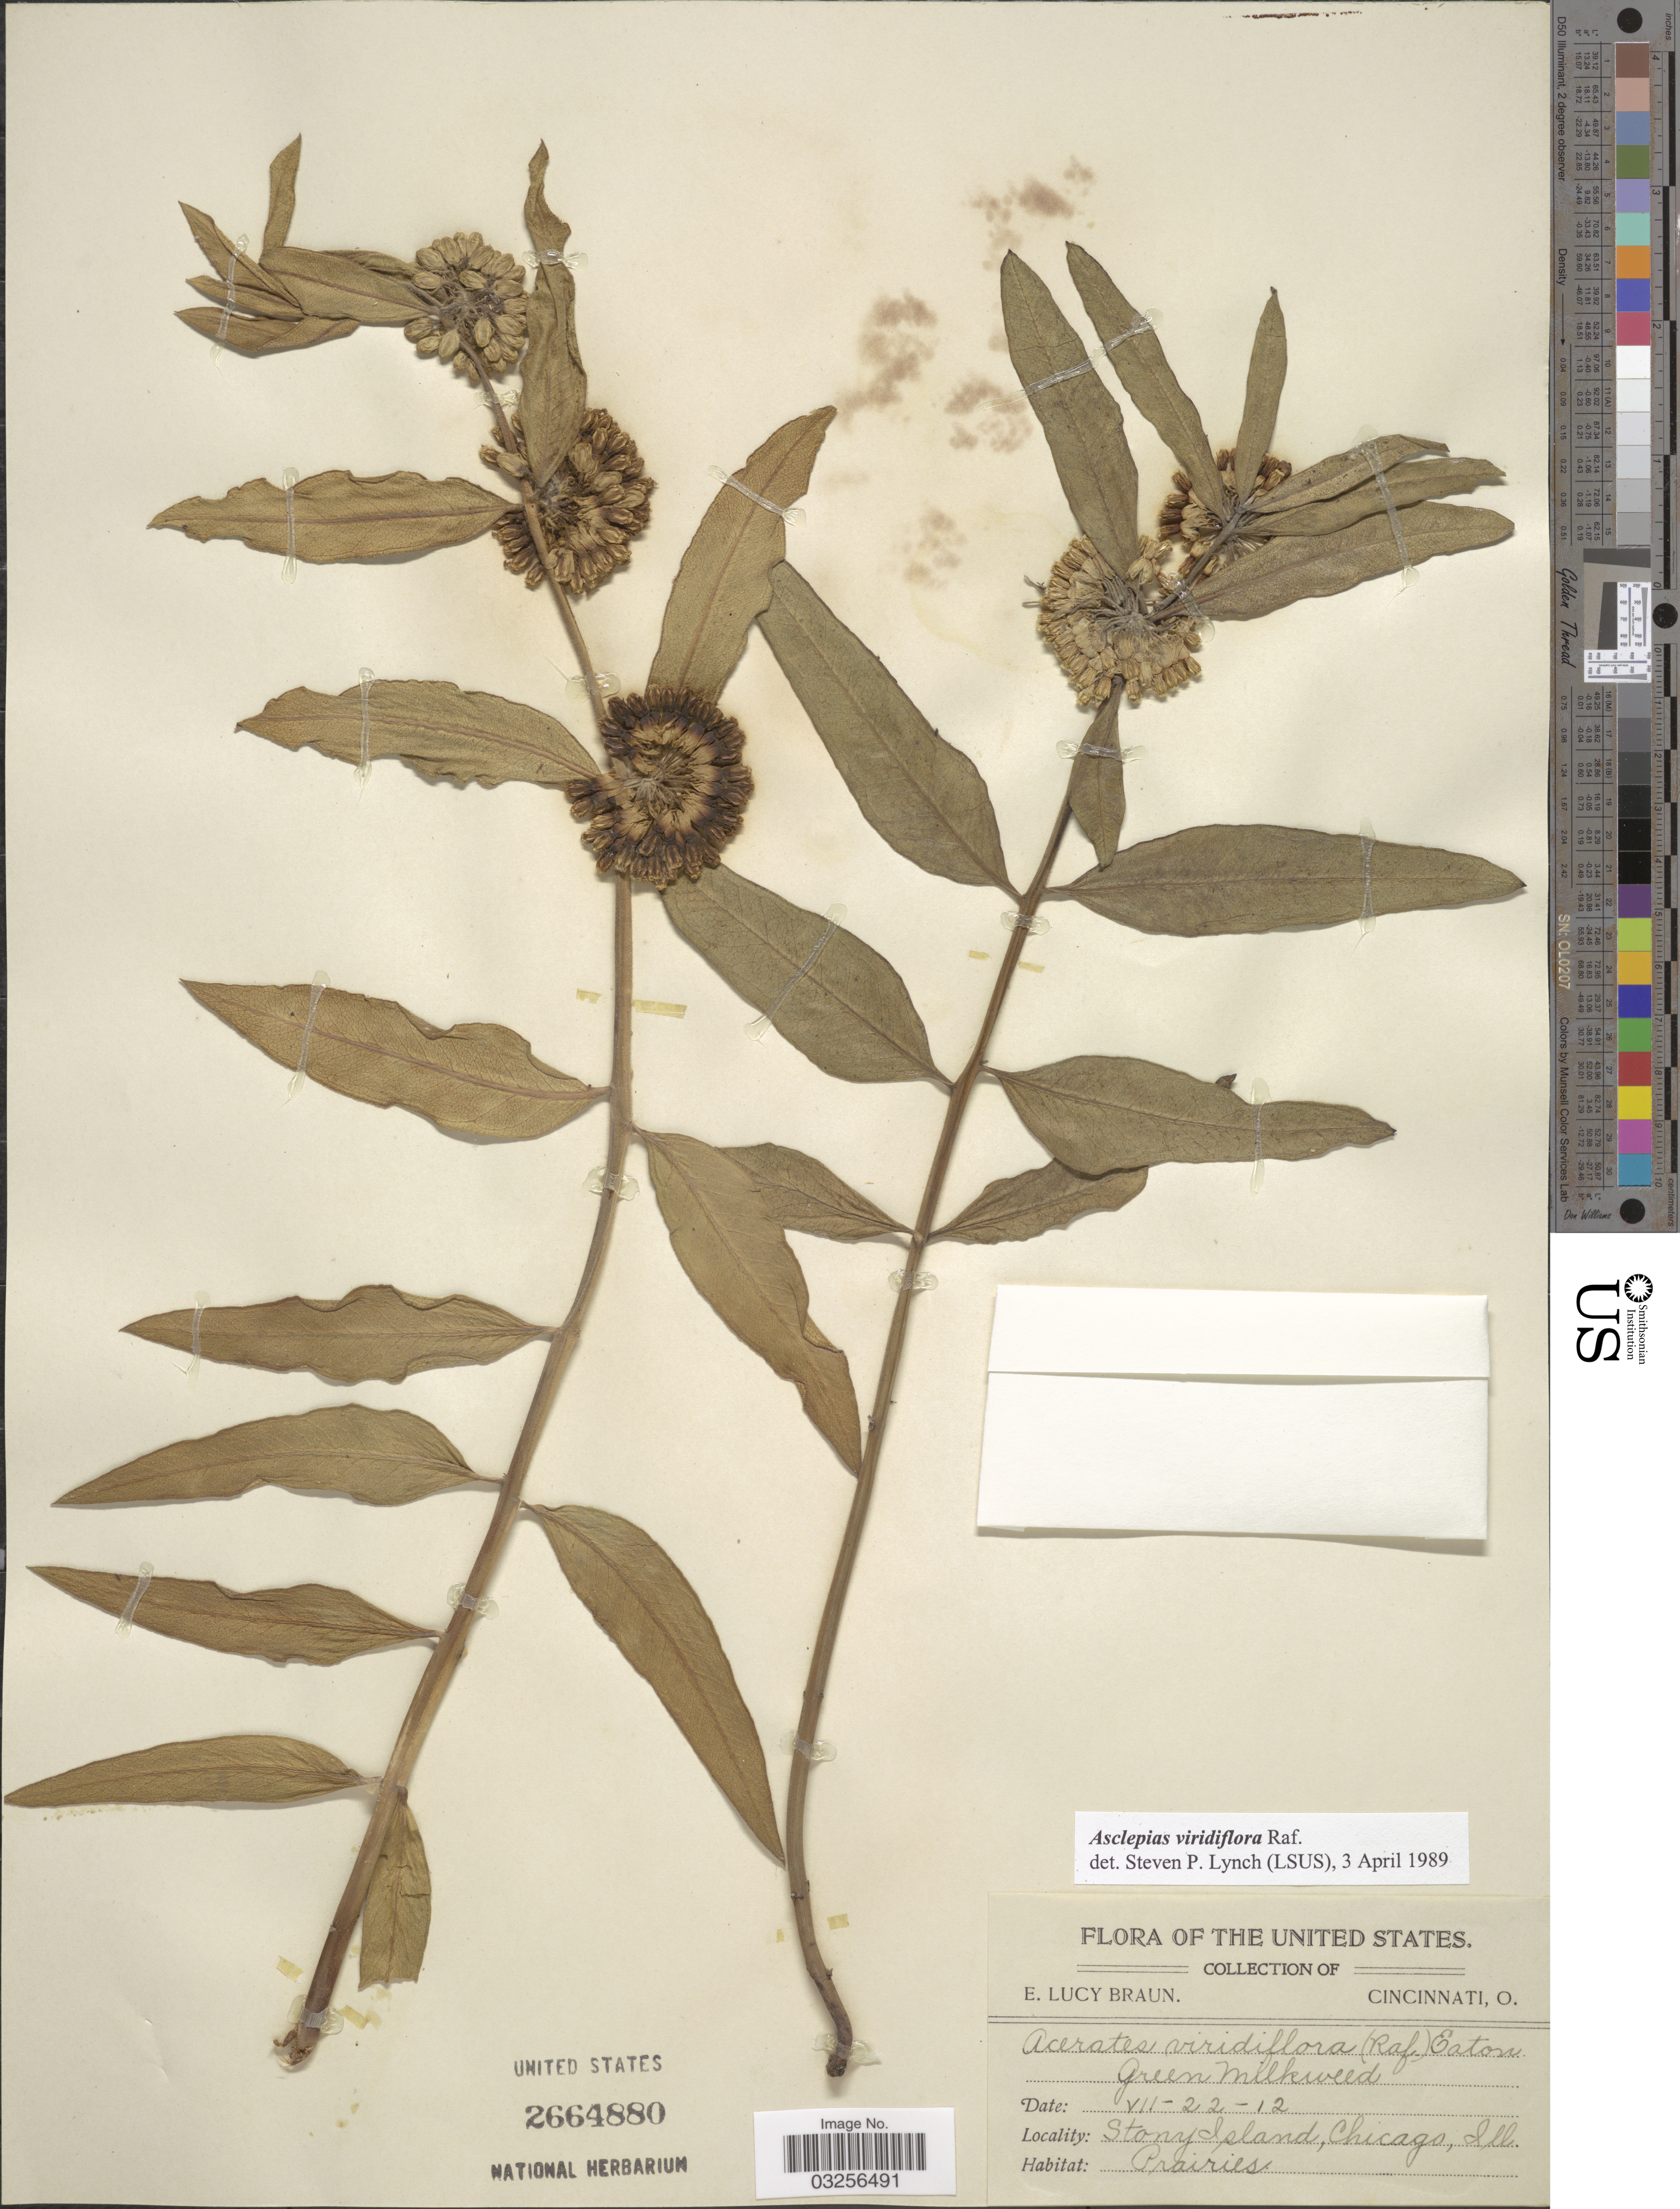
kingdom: Plantae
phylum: Tracheophyta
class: Magnoliopsida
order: Gentianales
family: Apocynaceae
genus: Asclepias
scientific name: Asclepias viridiflora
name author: Raf.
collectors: E. Braun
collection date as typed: Transcribed d/m/y: 22/7/12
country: United States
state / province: Illinois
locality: Stony Island, Chicago, Ill.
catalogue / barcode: US 2664880